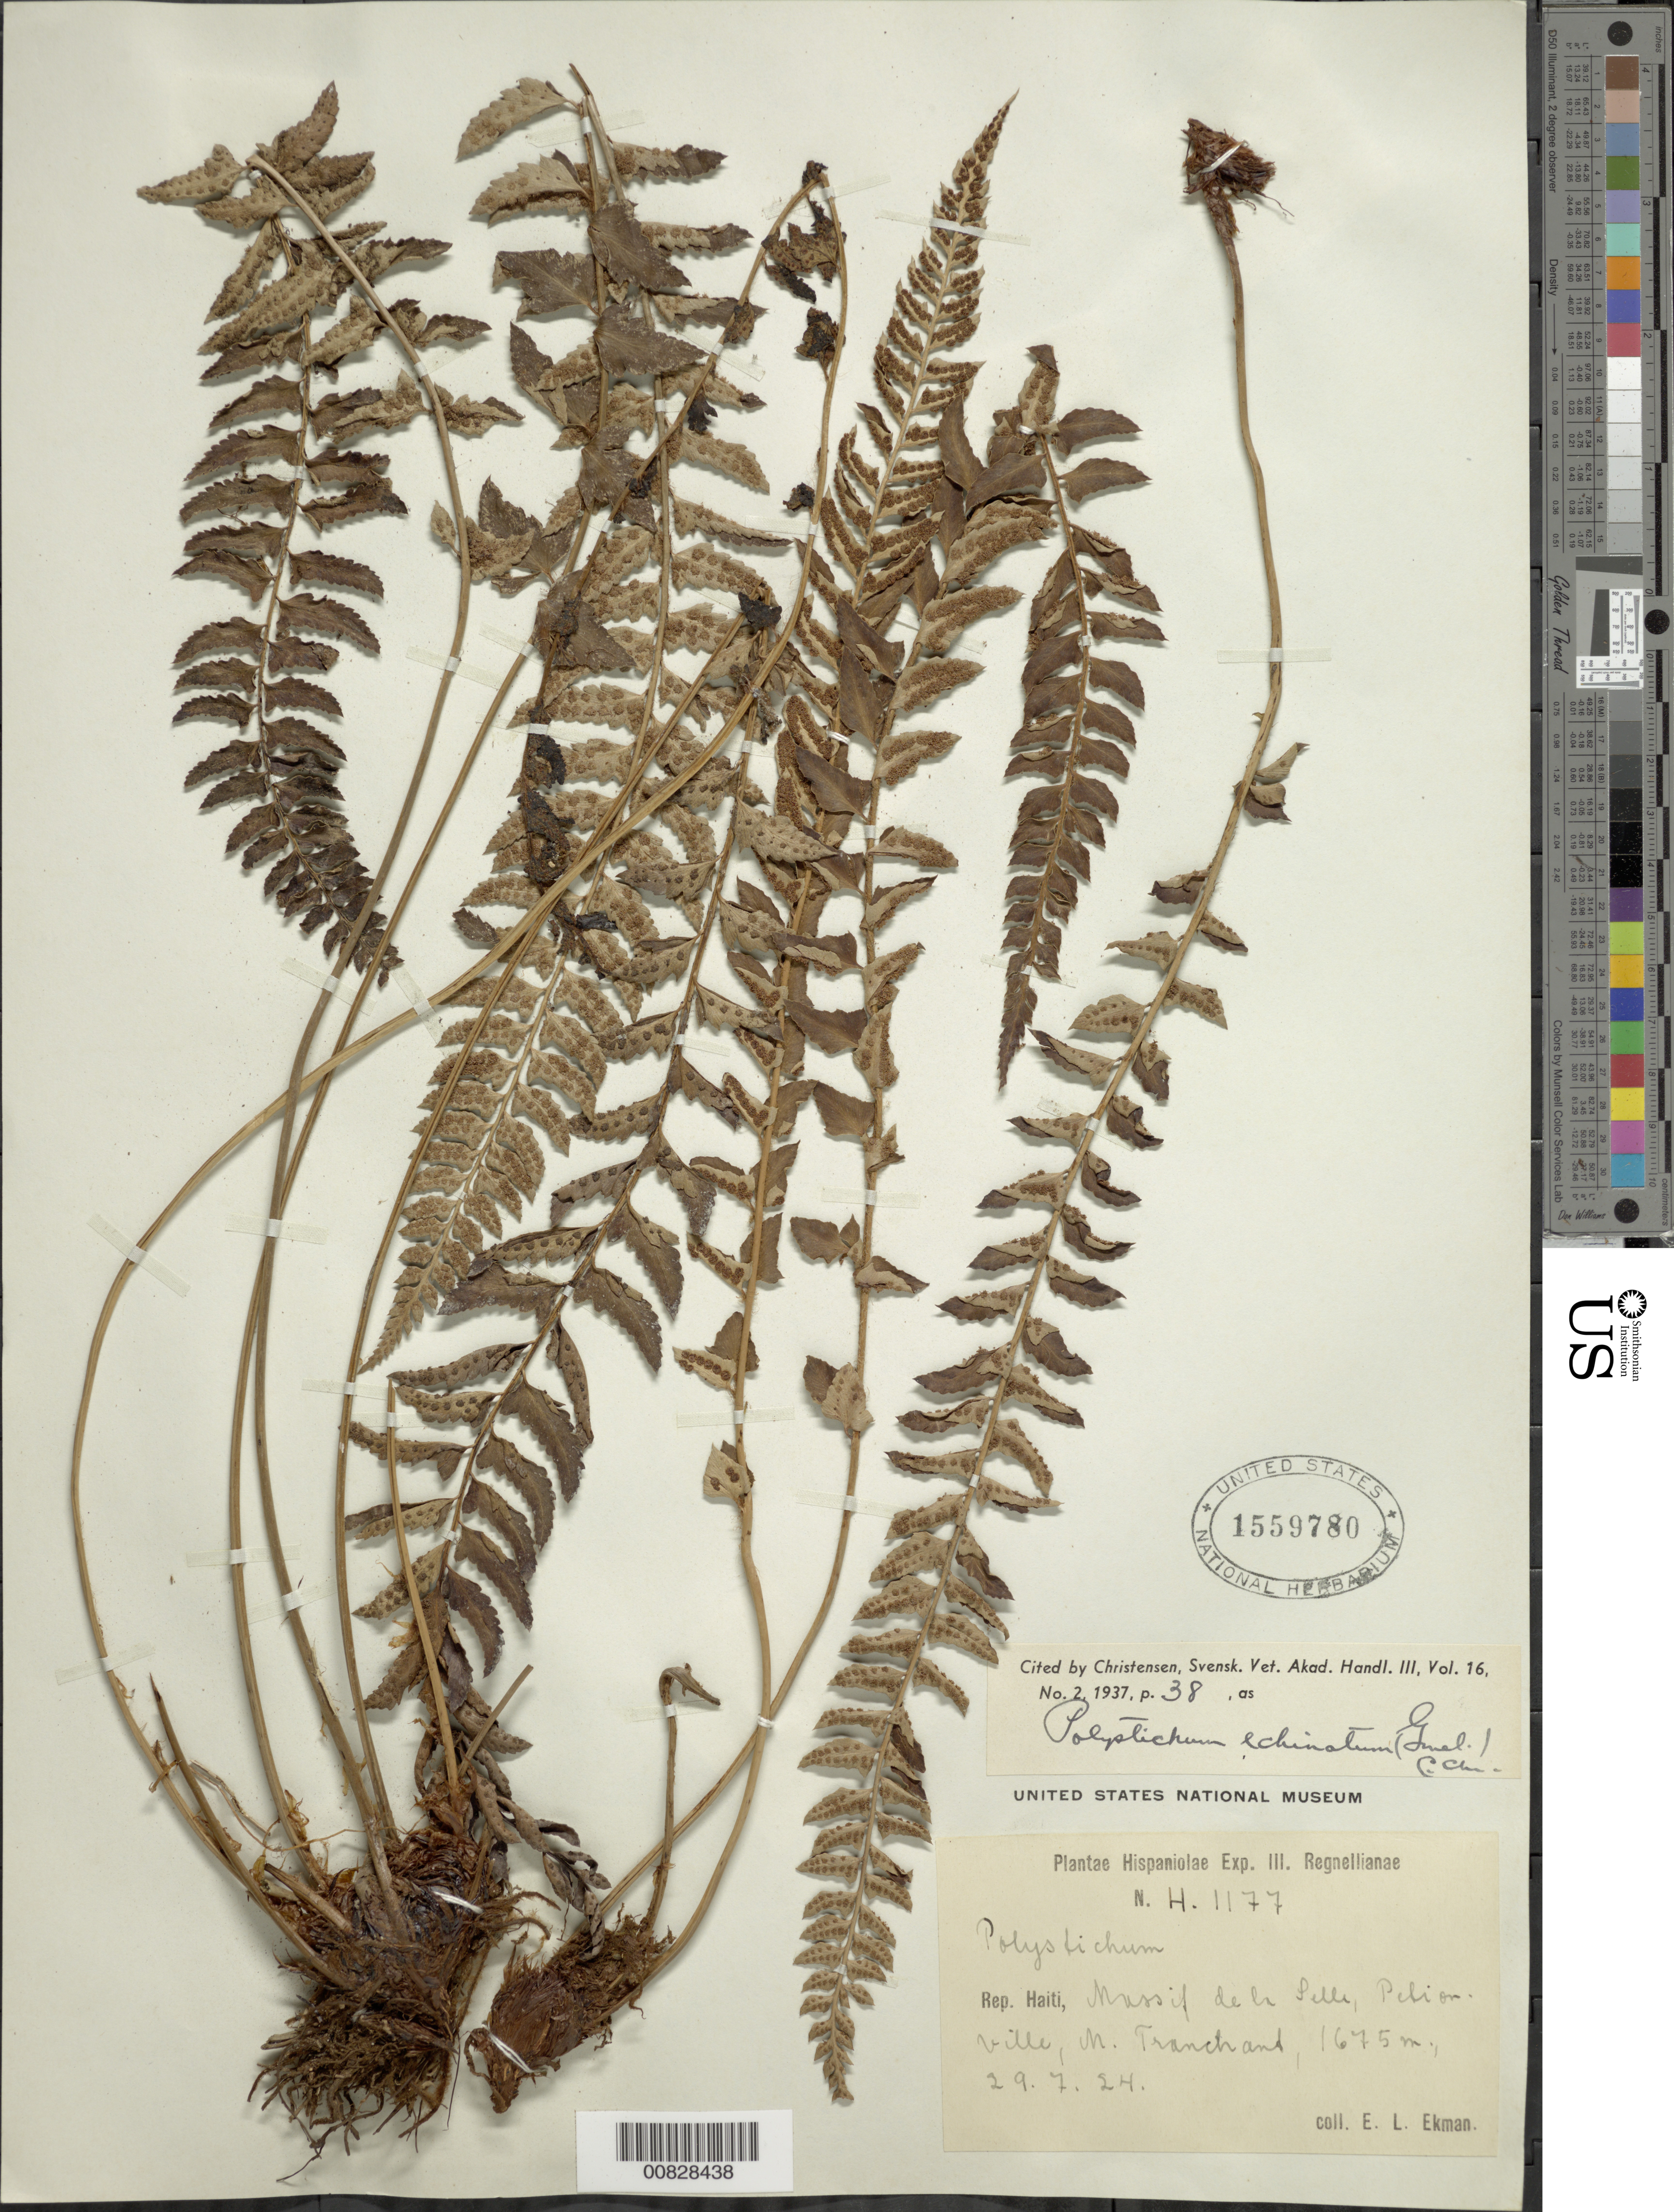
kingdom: Plantae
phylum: Tracheophyta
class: Polypodiopsida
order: Polypodiales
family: Dryopteridaceae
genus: Polystichum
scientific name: Polystichum echinatum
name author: (J.F. Gmel.) C. Chr.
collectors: E. L. Ekman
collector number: H 1177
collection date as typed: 29 Jul 1924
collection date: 1924-07-29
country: Haiti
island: Hispaniola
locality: Massif de la Selle, Pétionville, M. Tranchand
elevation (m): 1675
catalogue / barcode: US 1559780